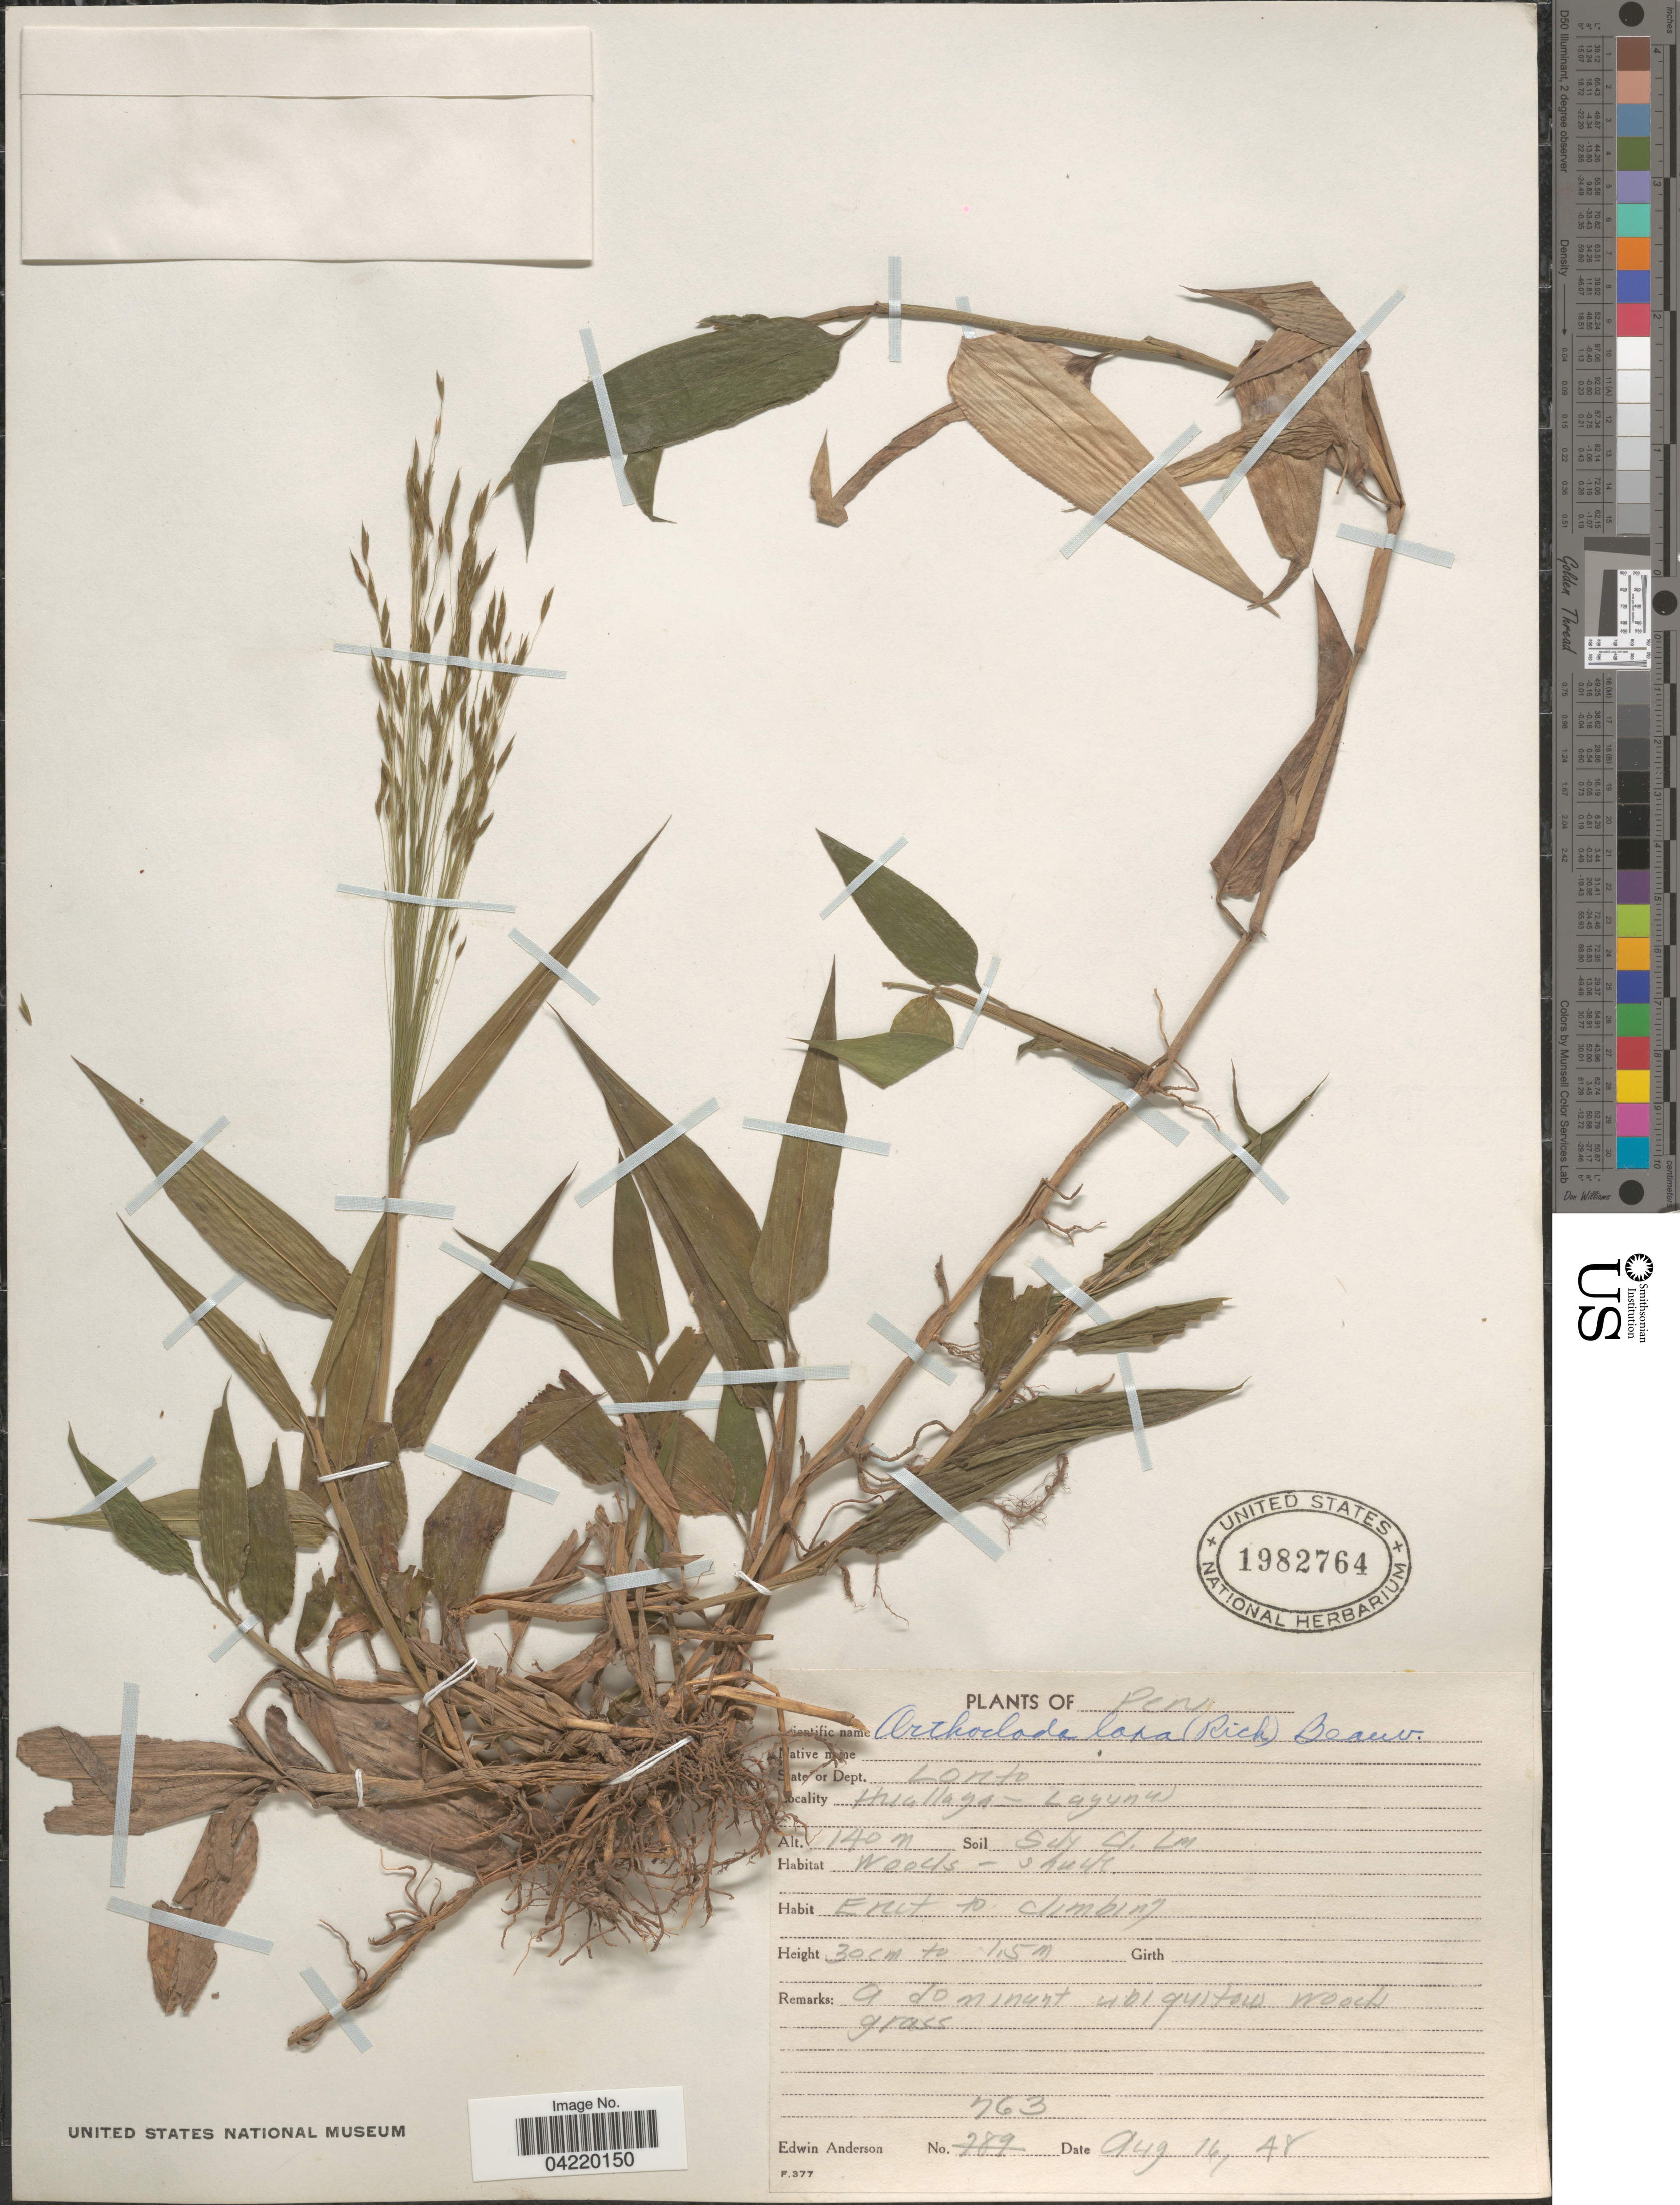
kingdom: Plantae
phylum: Tracheophyta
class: Liliopsida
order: Poales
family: Poaceae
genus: Orthoclada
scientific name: Orthoclada laxa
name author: P. Beauv.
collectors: E. Anderson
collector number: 763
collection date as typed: Transcribed d/m/y: 16/8/48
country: Peru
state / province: Loreto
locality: Dept. Loreto. Huallaga - Laguna.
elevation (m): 140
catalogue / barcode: US 1982764